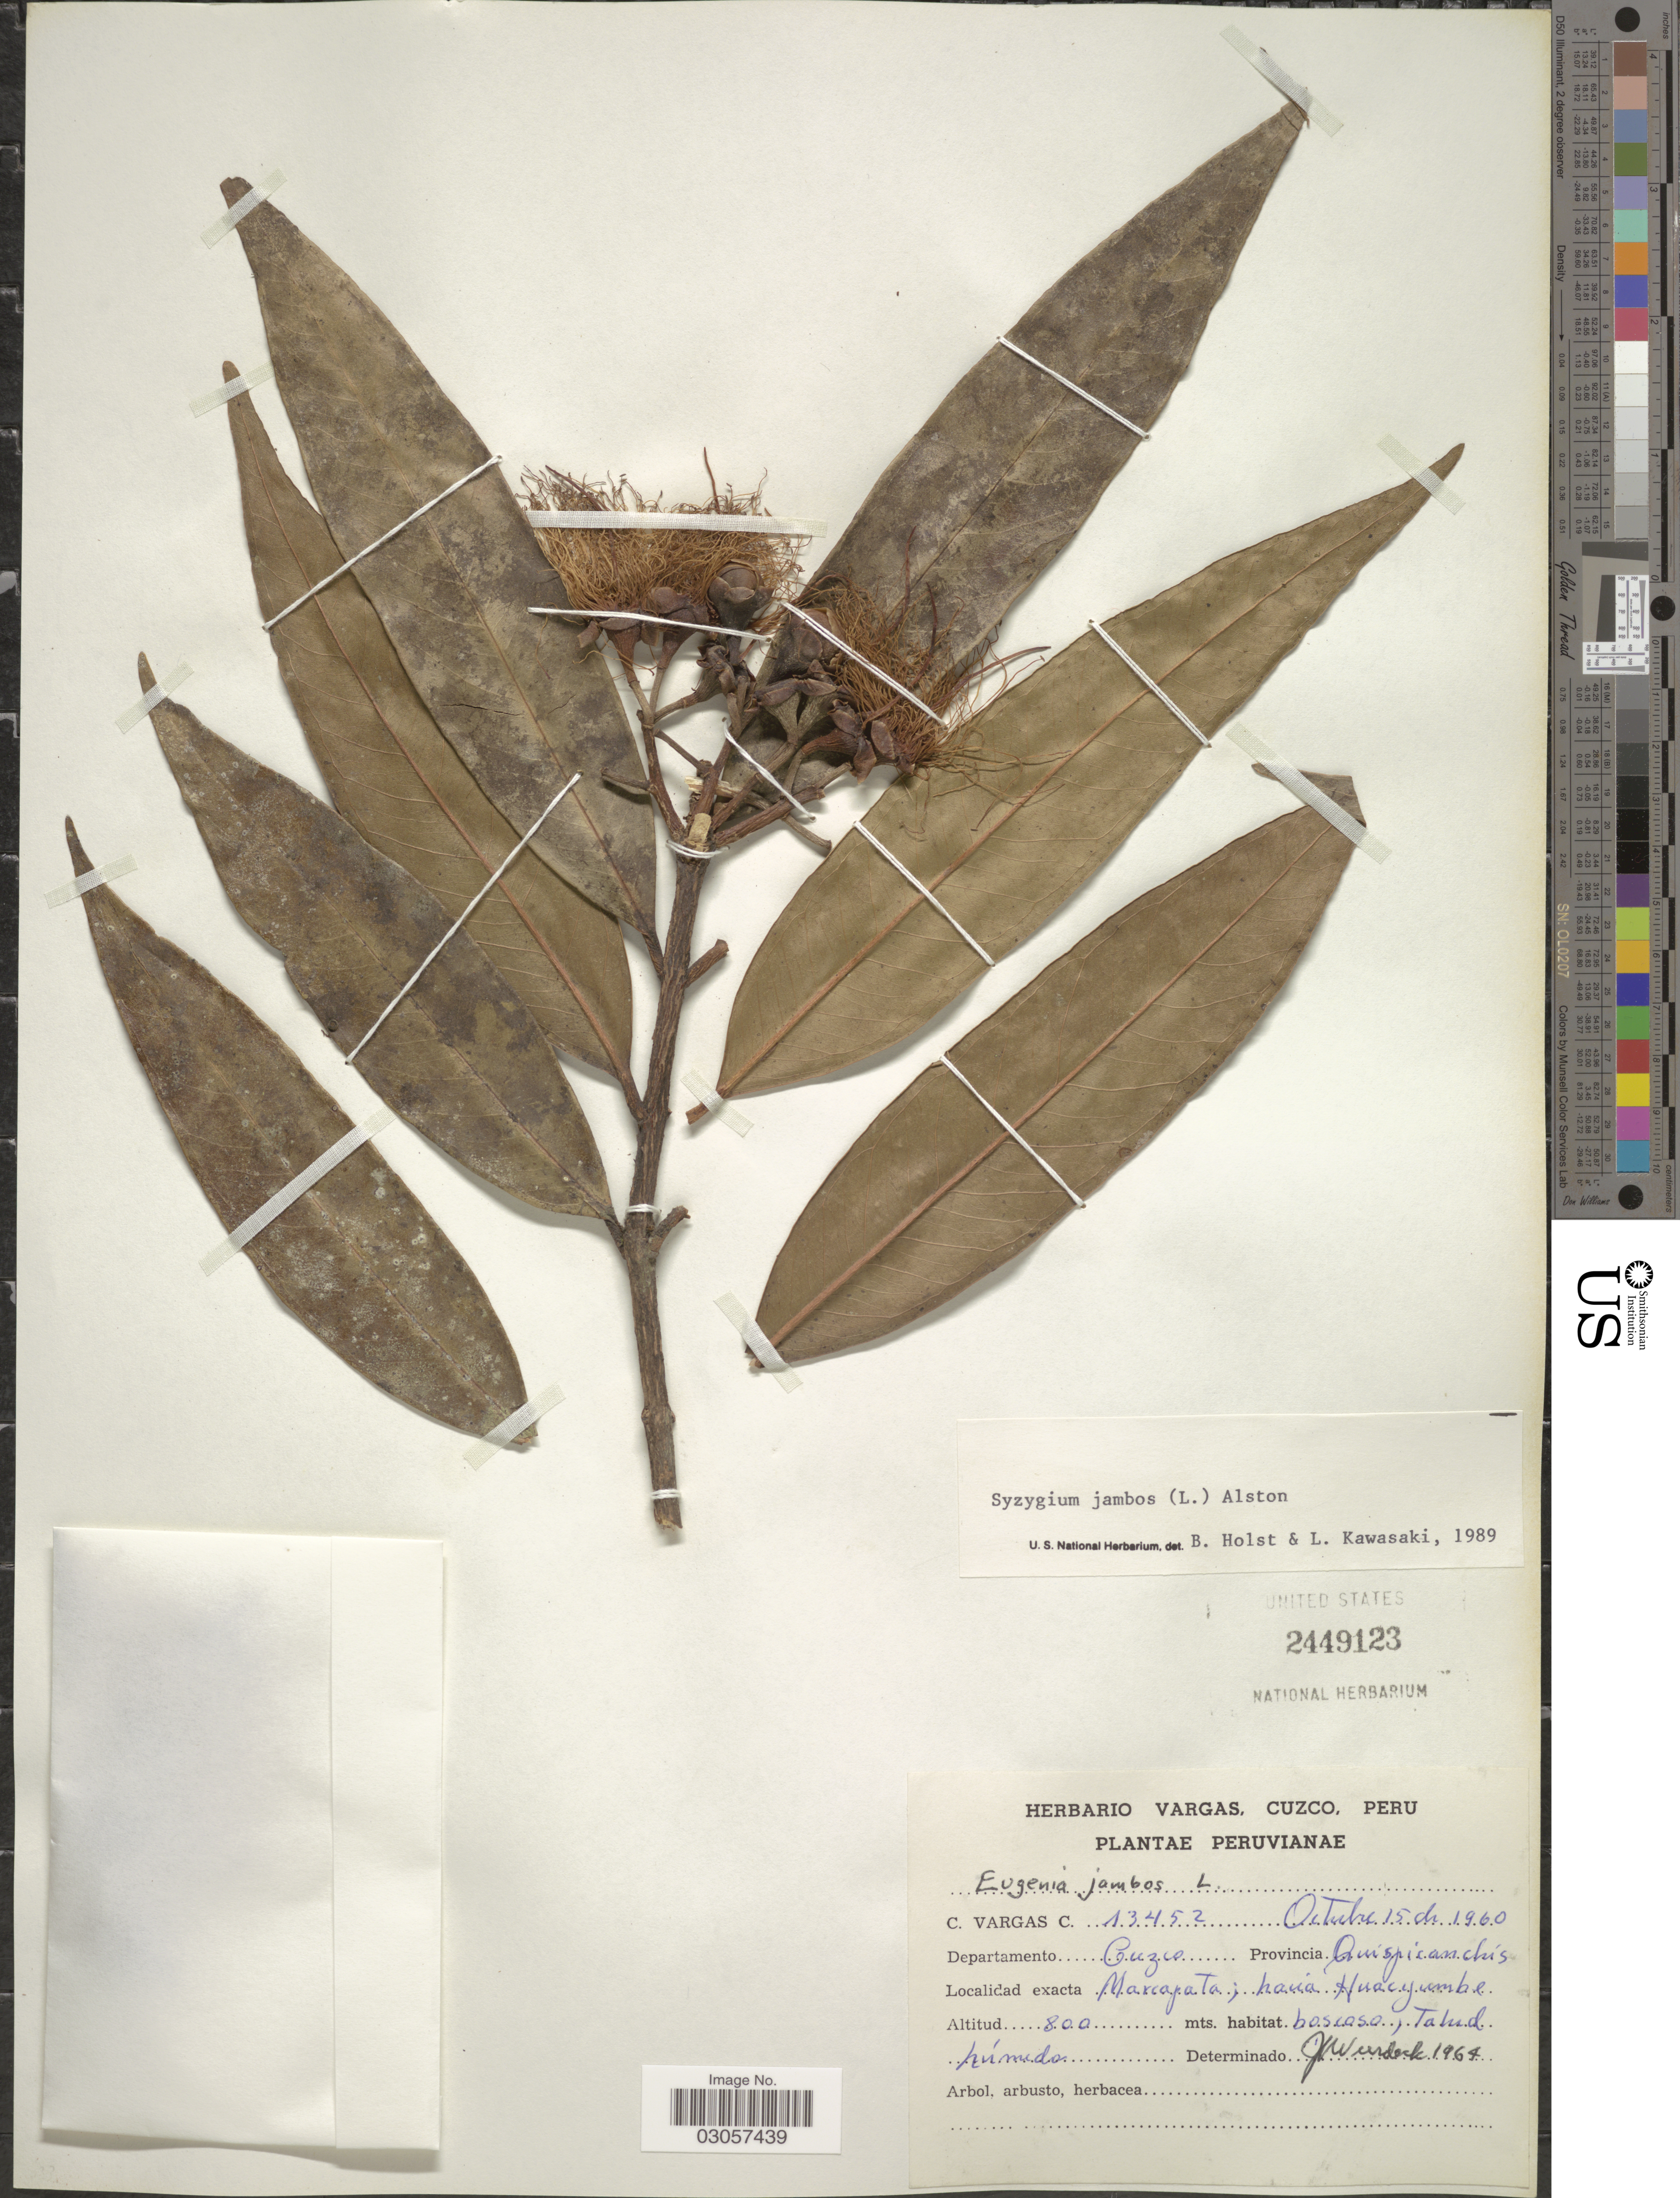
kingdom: Plantae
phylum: Tracheophyta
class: Magnoliopsida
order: Myrtales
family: Myrtaceae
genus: Syzygium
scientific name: Syzygium jambos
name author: (L.) Alston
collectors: C. Vargas Calderón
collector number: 13452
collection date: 1960-10-15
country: Peru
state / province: Cusco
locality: Departamento Cuzco, Provincia Quispicanchis, Marcapata; hacia Huacyumbe.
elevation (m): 800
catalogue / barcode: US 2449123